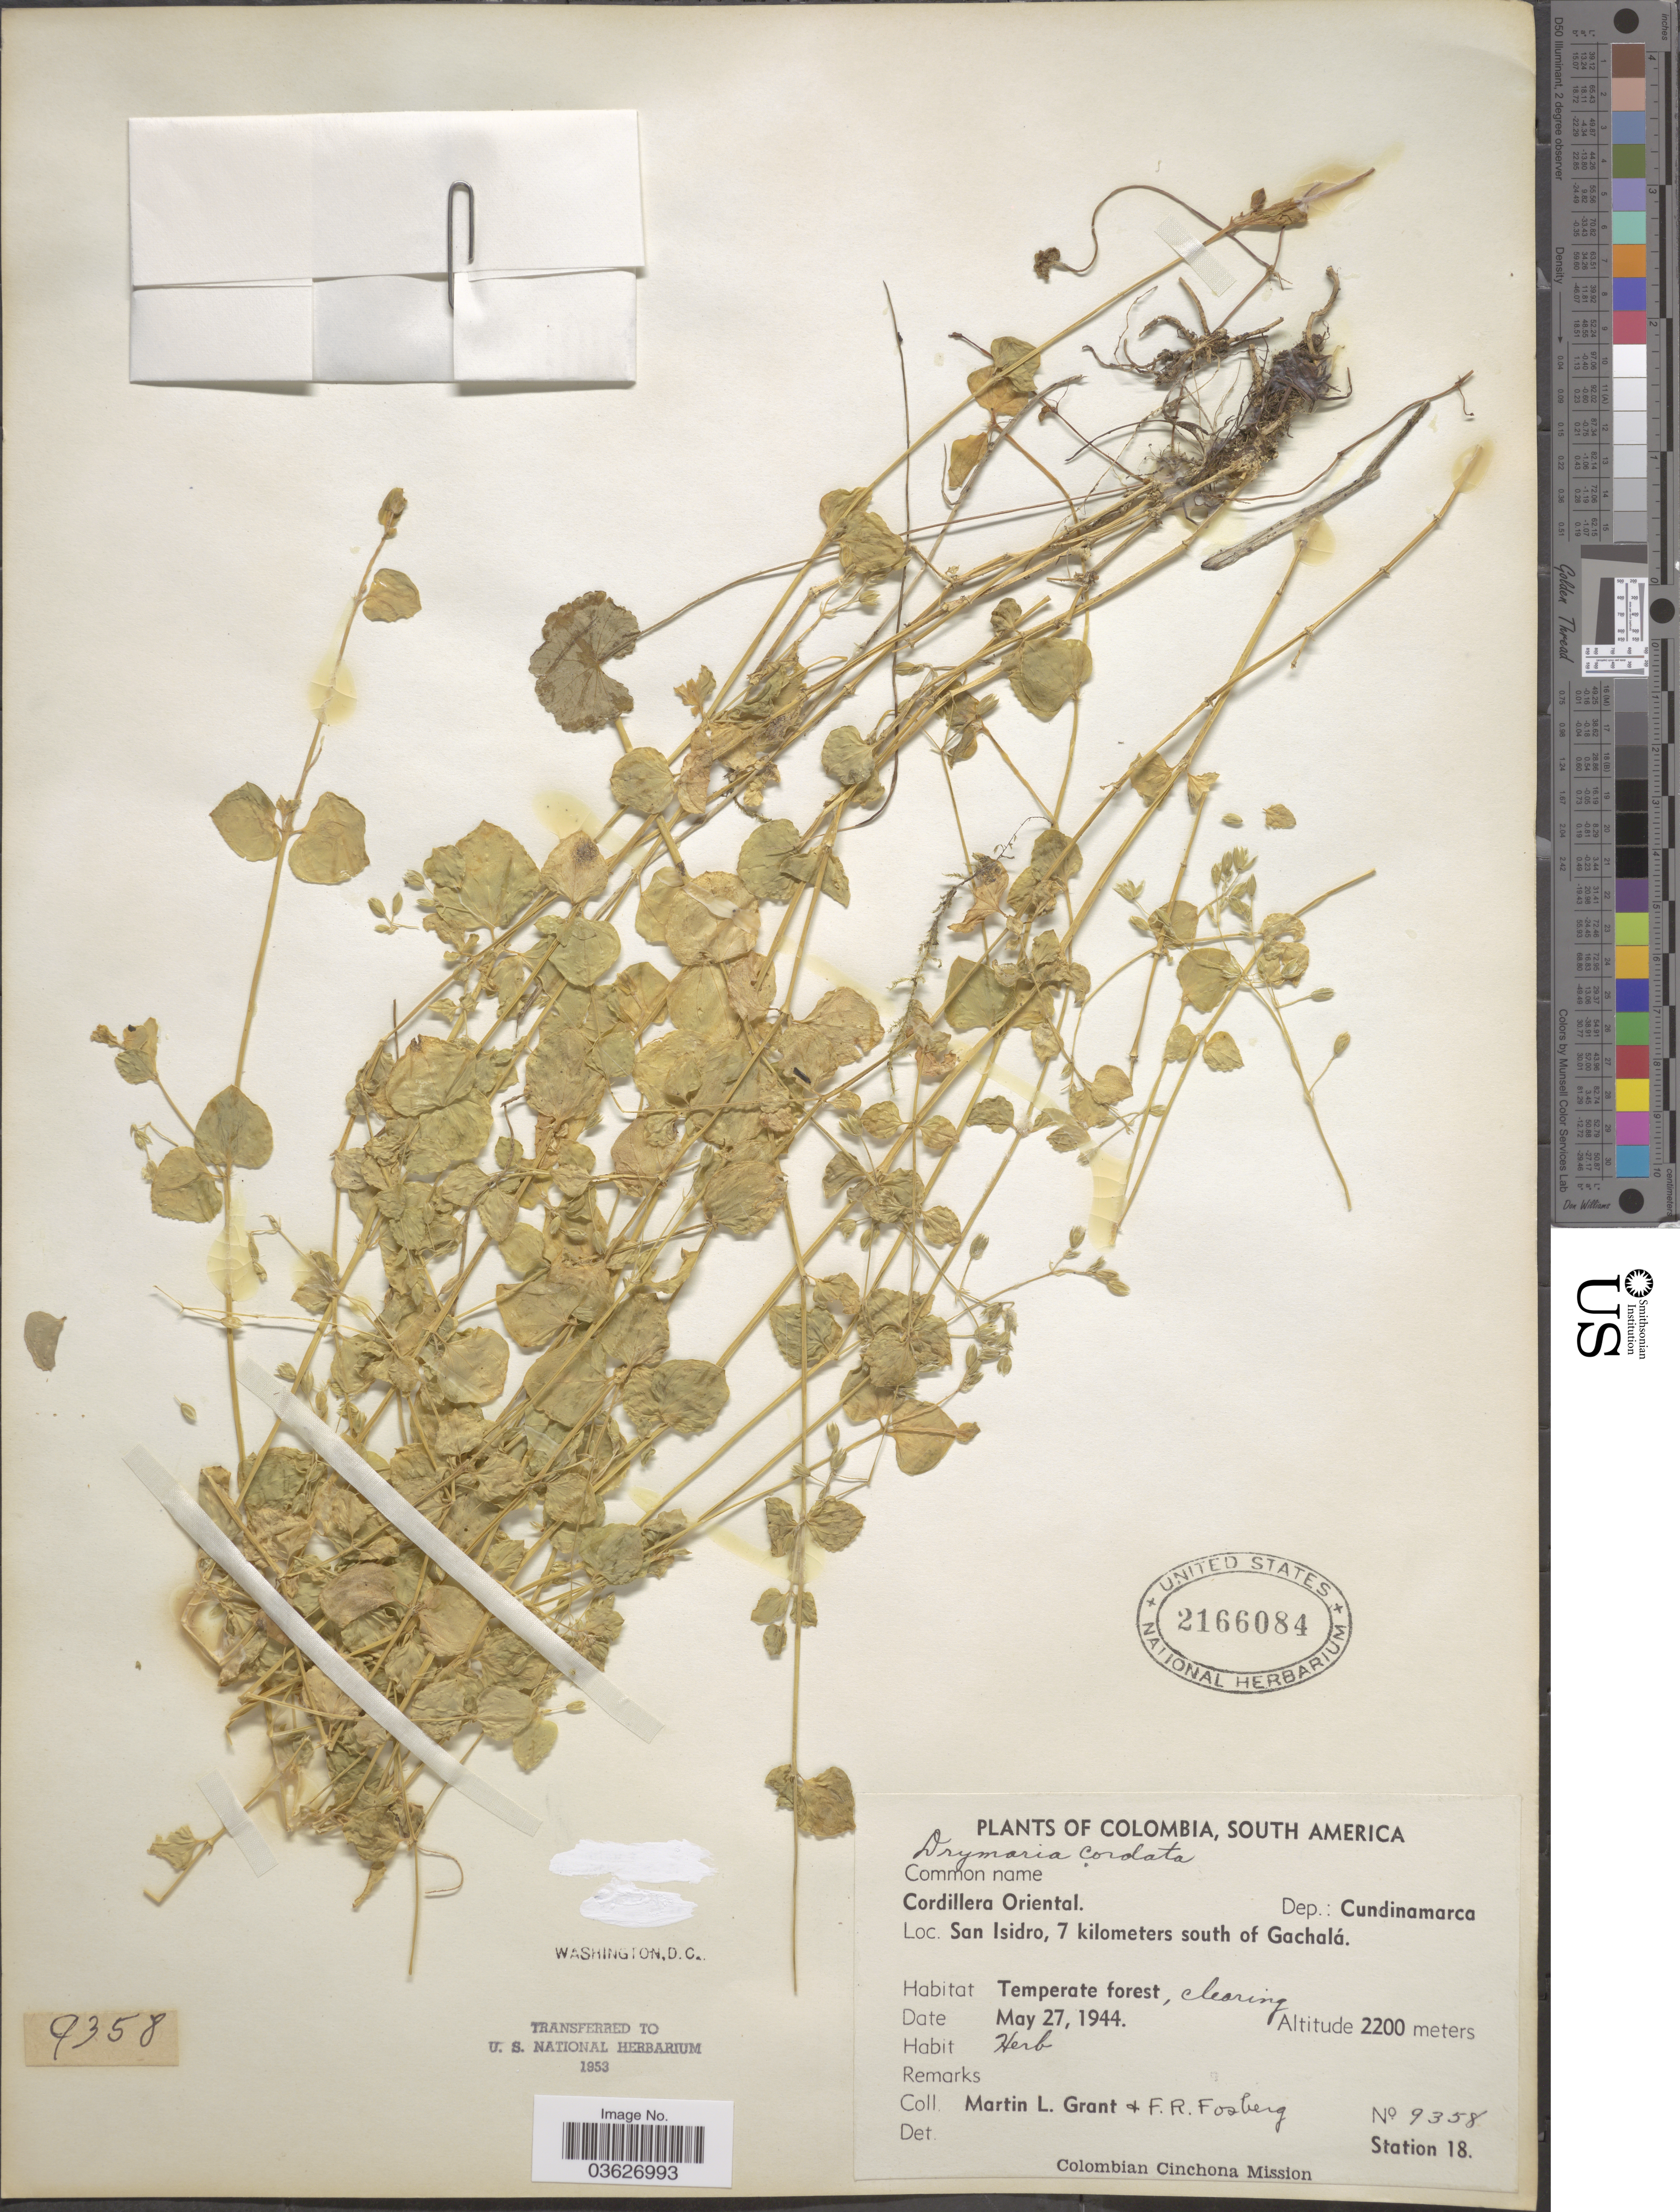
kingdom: Plantae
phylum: Tracheophyta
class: Magnoliopsida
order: Caryophyllales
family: Caryophyllaceae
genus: Drymaria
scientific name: Drymaria cordata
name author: (L.) Willd. ex Schult.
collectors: M. L. Grant & F. R. Fosberg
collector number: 9358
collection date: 1944-05-27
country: Colombia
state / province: Cundinamarca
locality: Cordillera Oriental, Dep.: Cundinamarca. San Isidro, 7 kilometers south of Gachalá.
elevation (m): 2200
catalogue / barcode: US 2166084